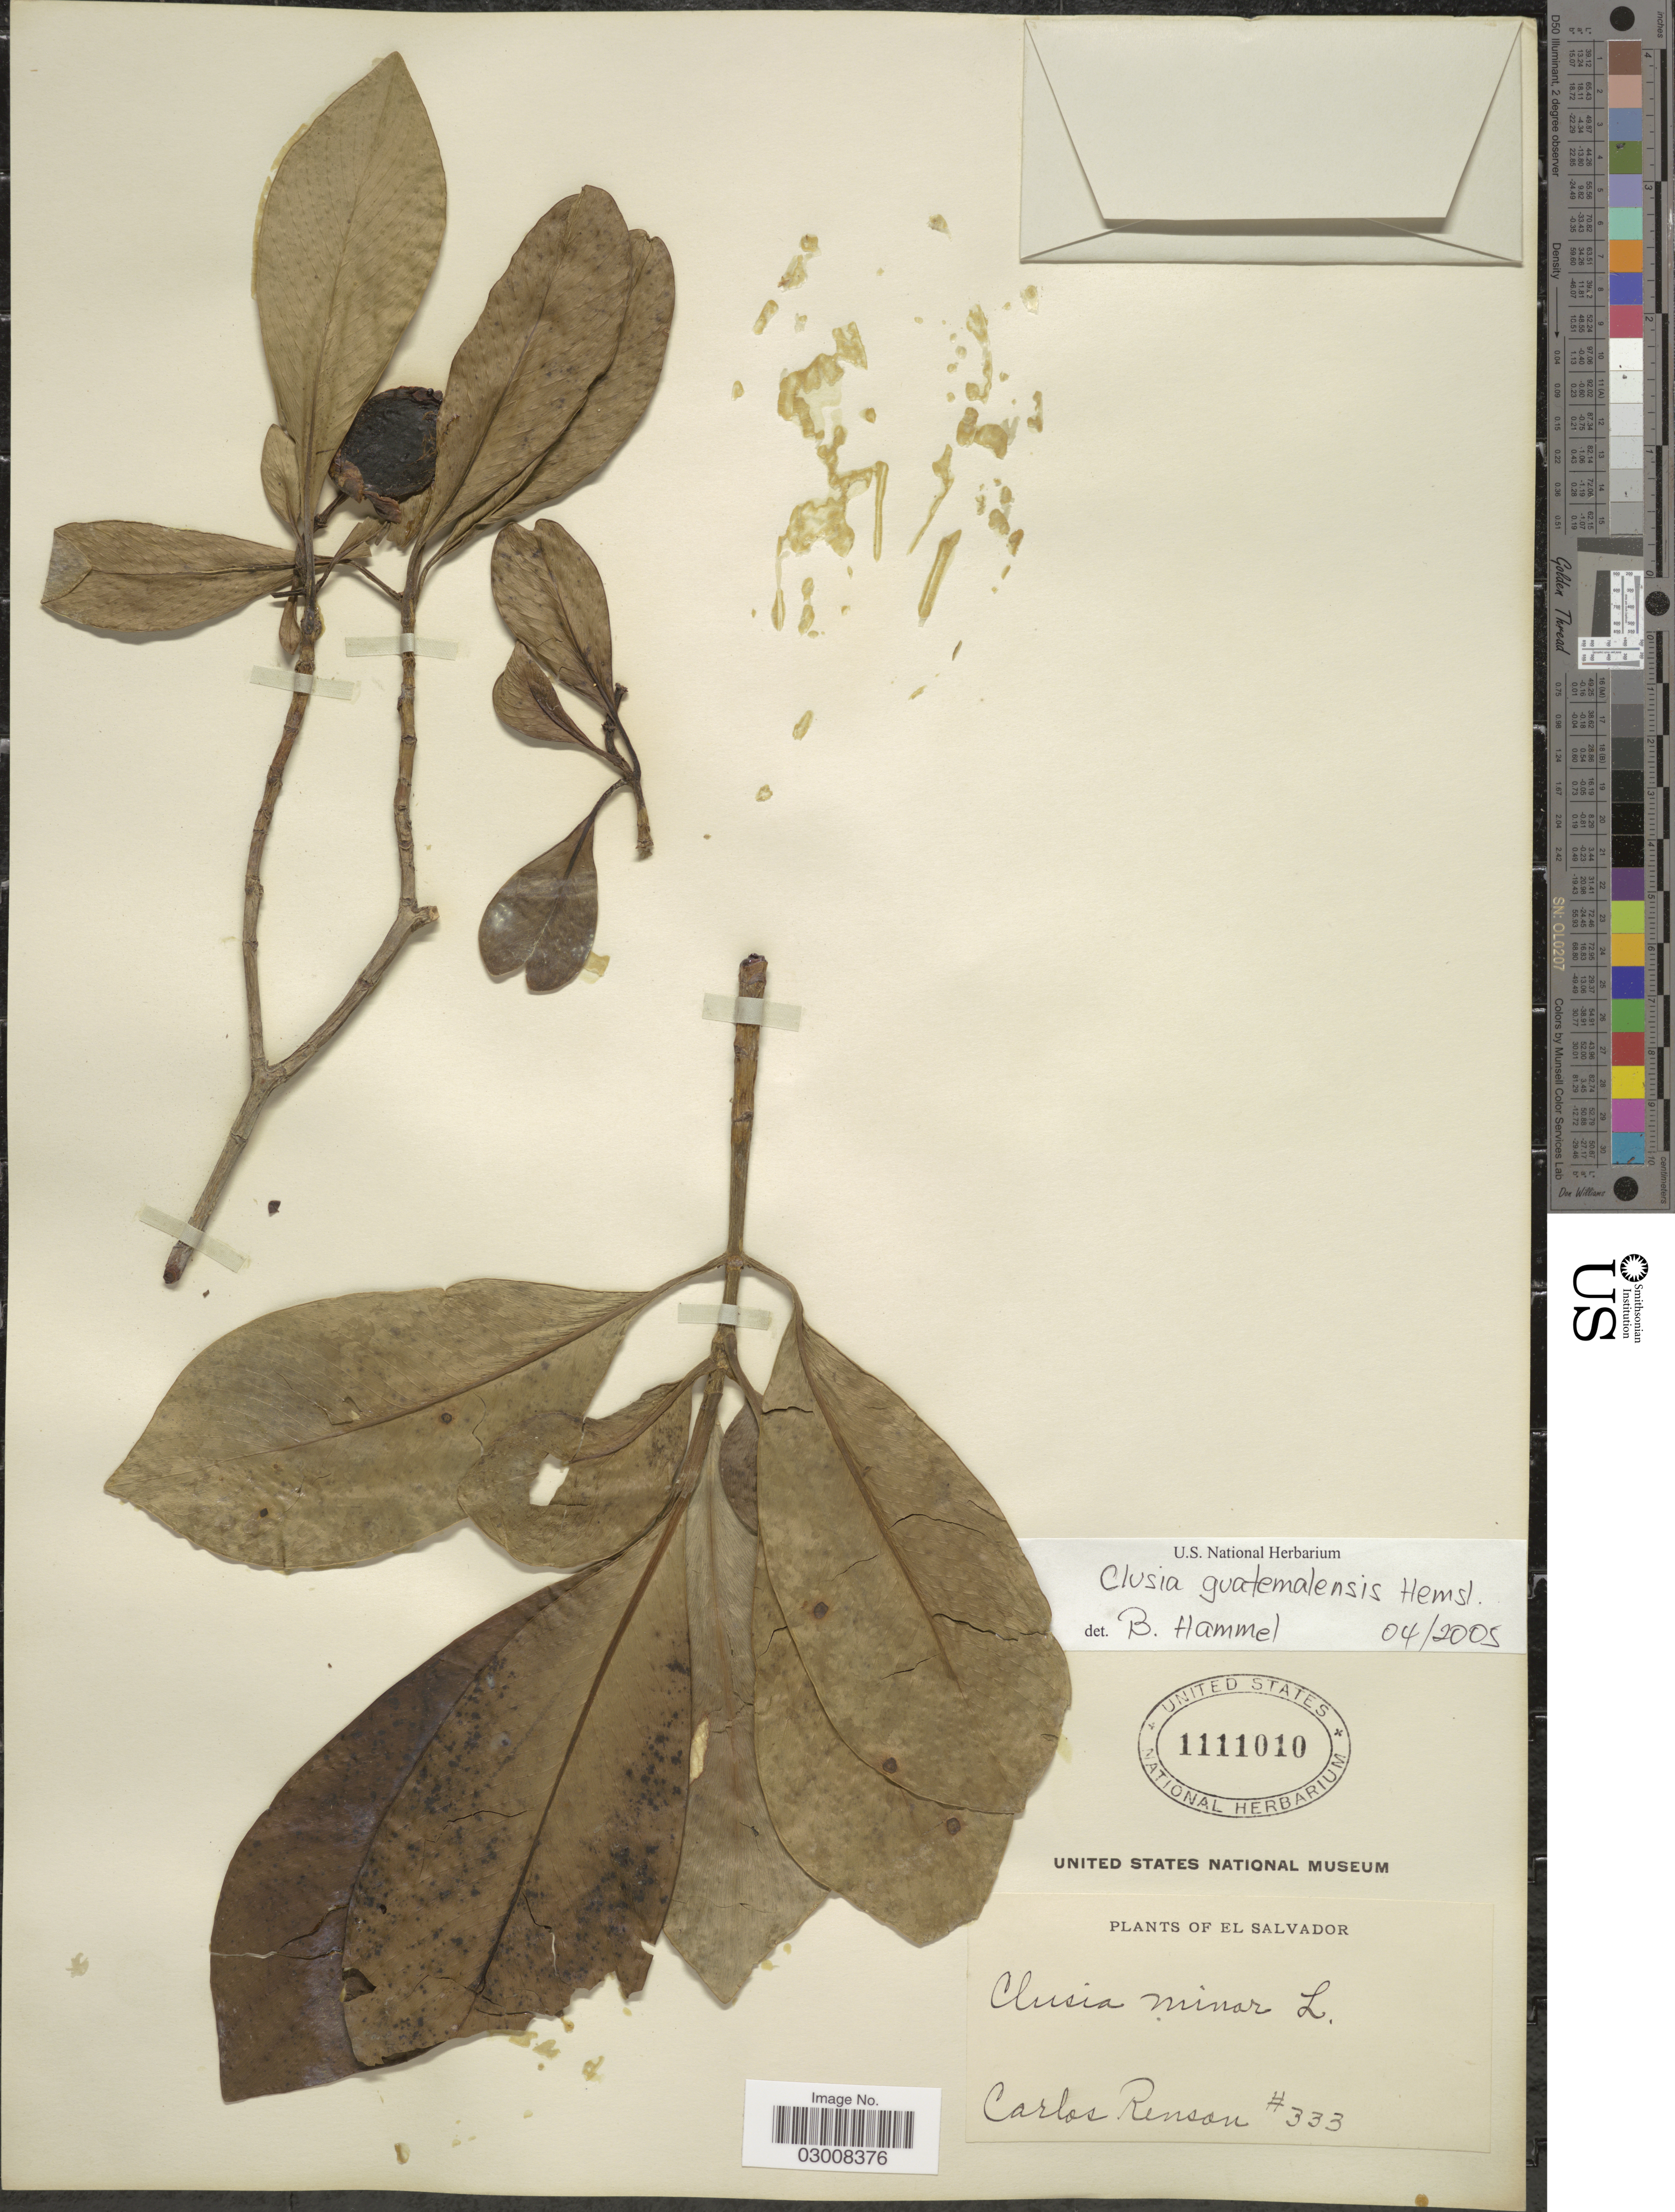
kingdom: Plantae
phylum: Tracheophyta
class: Magnoliopsida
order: Malpighiales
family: Clusiaceae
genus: Clusia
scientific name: Clusia guatemalensis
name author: Hemsl.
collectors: C. Renson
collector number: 333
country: El Salvador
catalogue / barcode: US 1111010